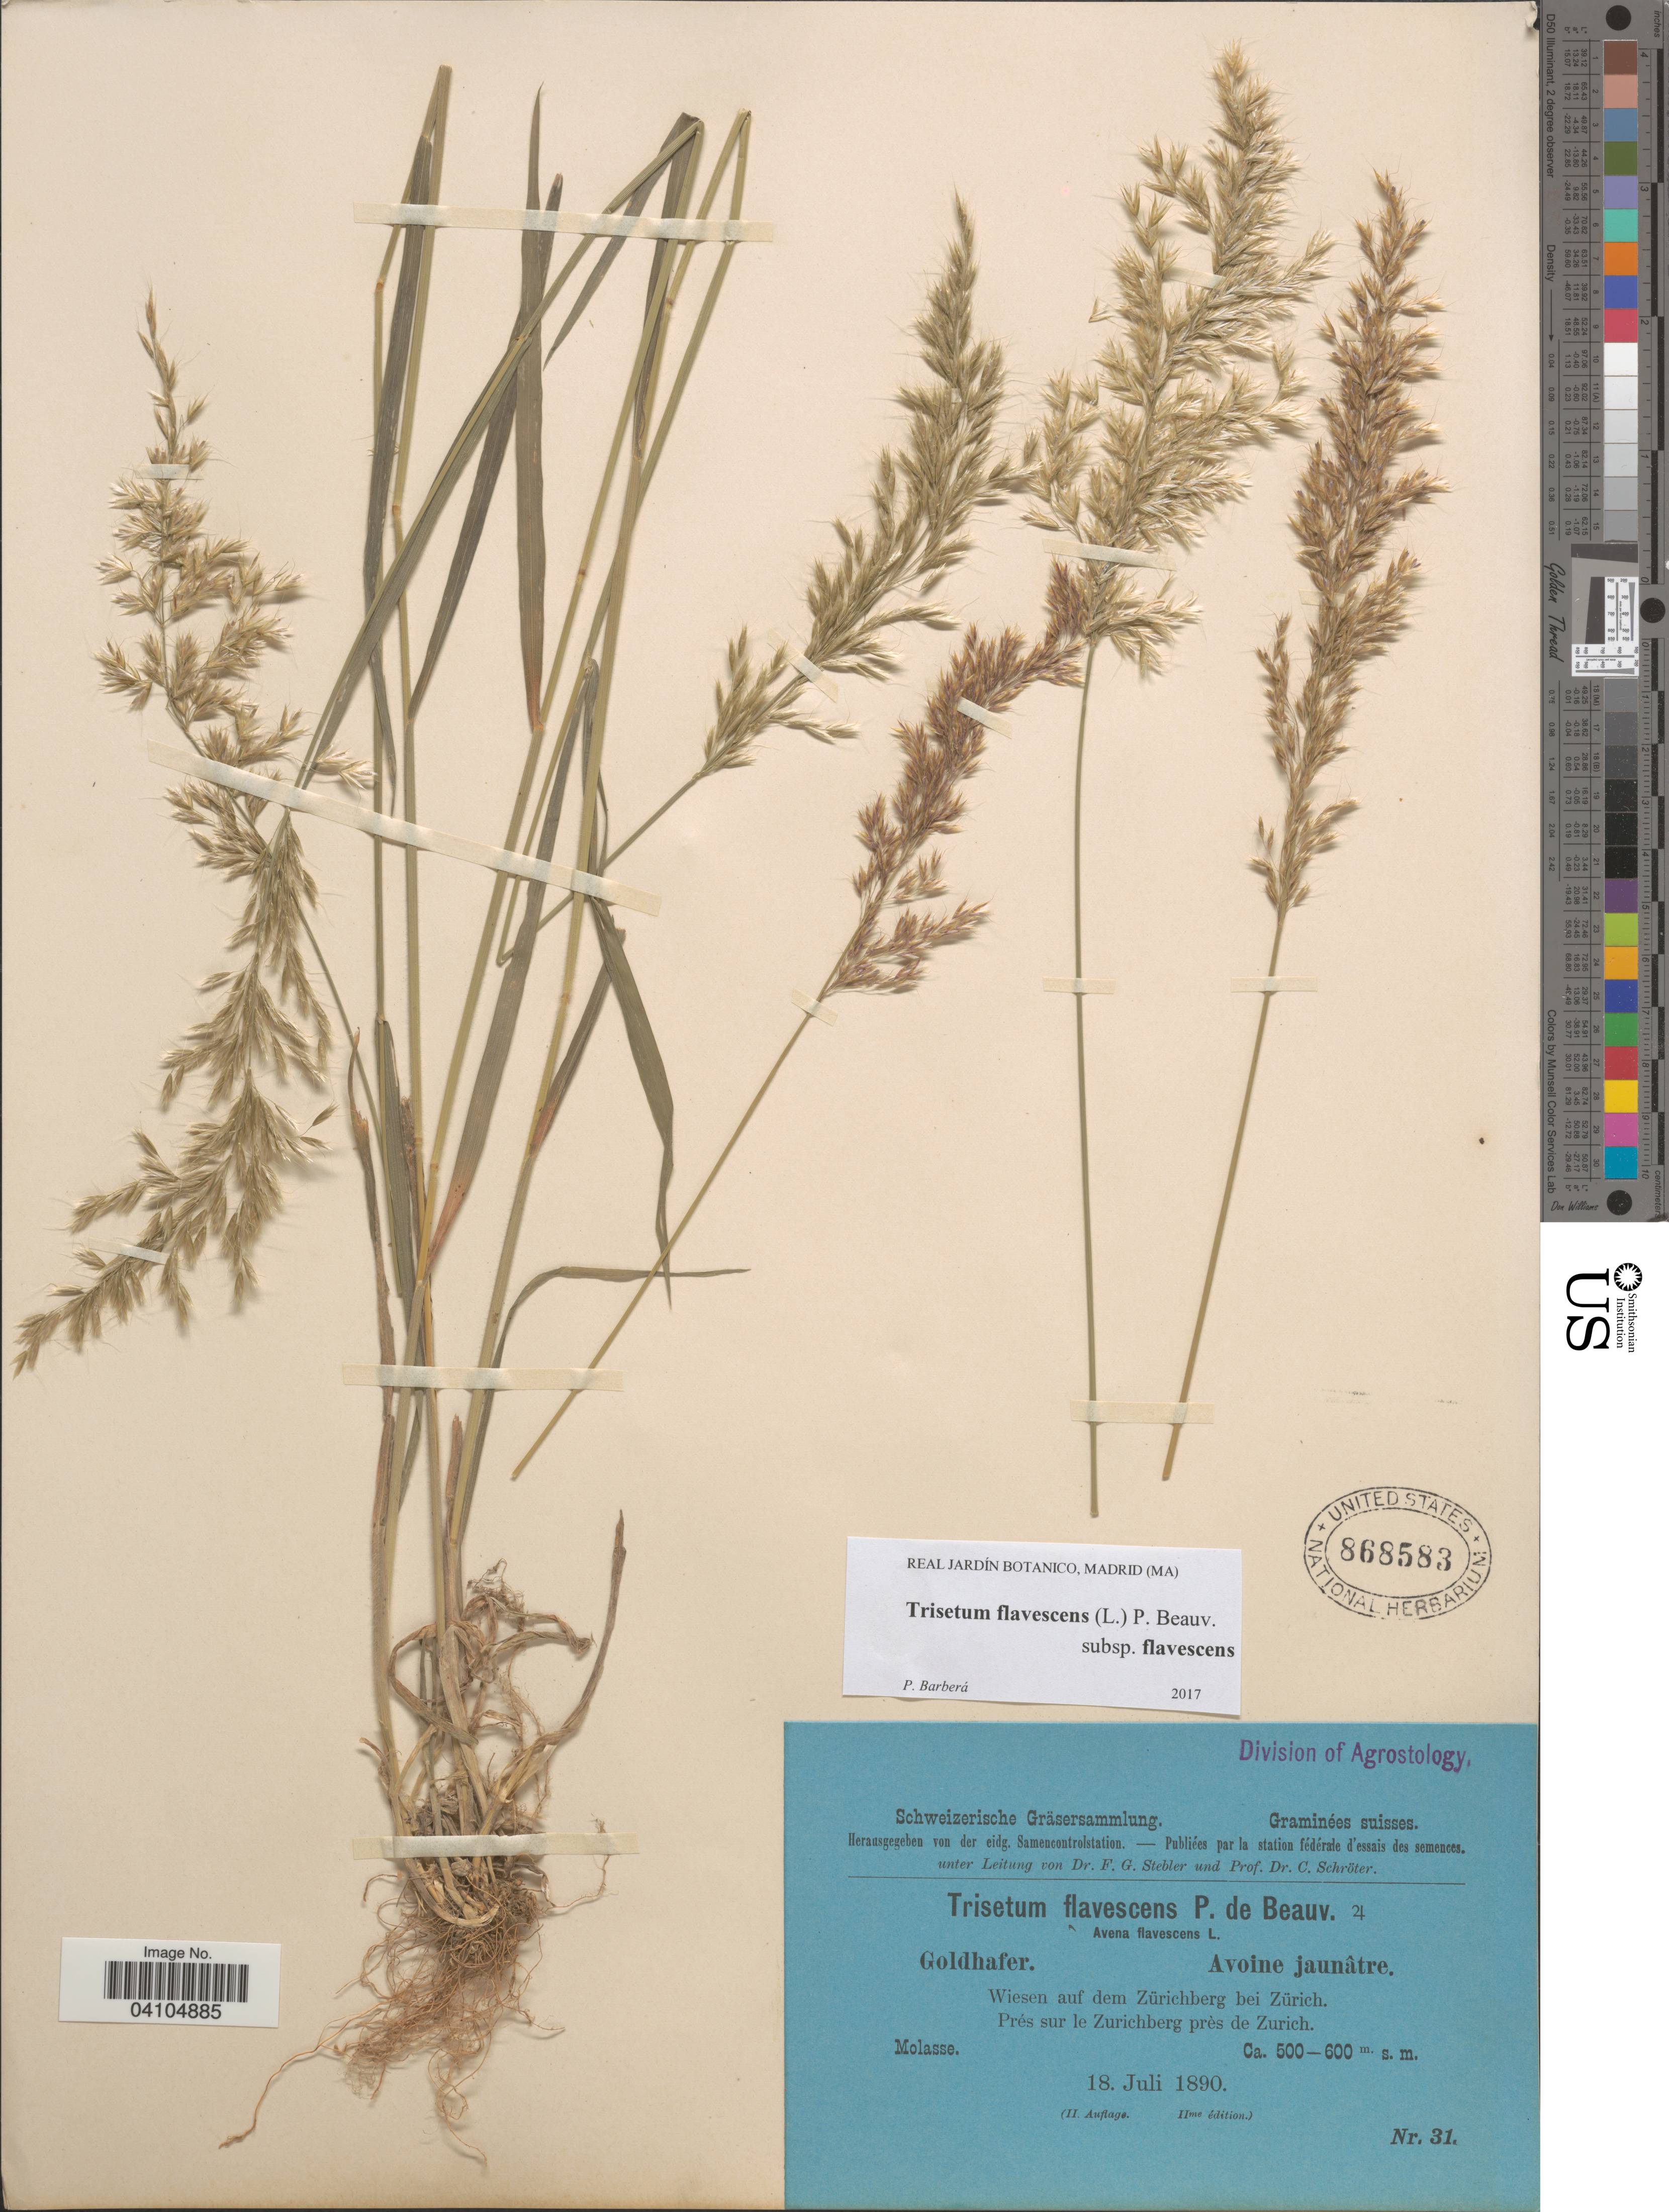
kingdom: Plantae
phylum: Tracheophyta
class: Liliopsida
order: Poales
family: Poaceae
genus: Trisetum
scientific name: Trisetum flavescens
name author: (L.) P. Beauv.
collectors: Stebler, F.G. & Schröter, C.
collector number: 31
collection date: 1890-07-18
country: Switzerland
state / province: Zurich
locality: Suisses. Wiesen auf dem Zürichberg bei Zürich. Prés sur le Zurichberg près de Zurich.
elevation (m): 500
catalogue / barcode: US 868583